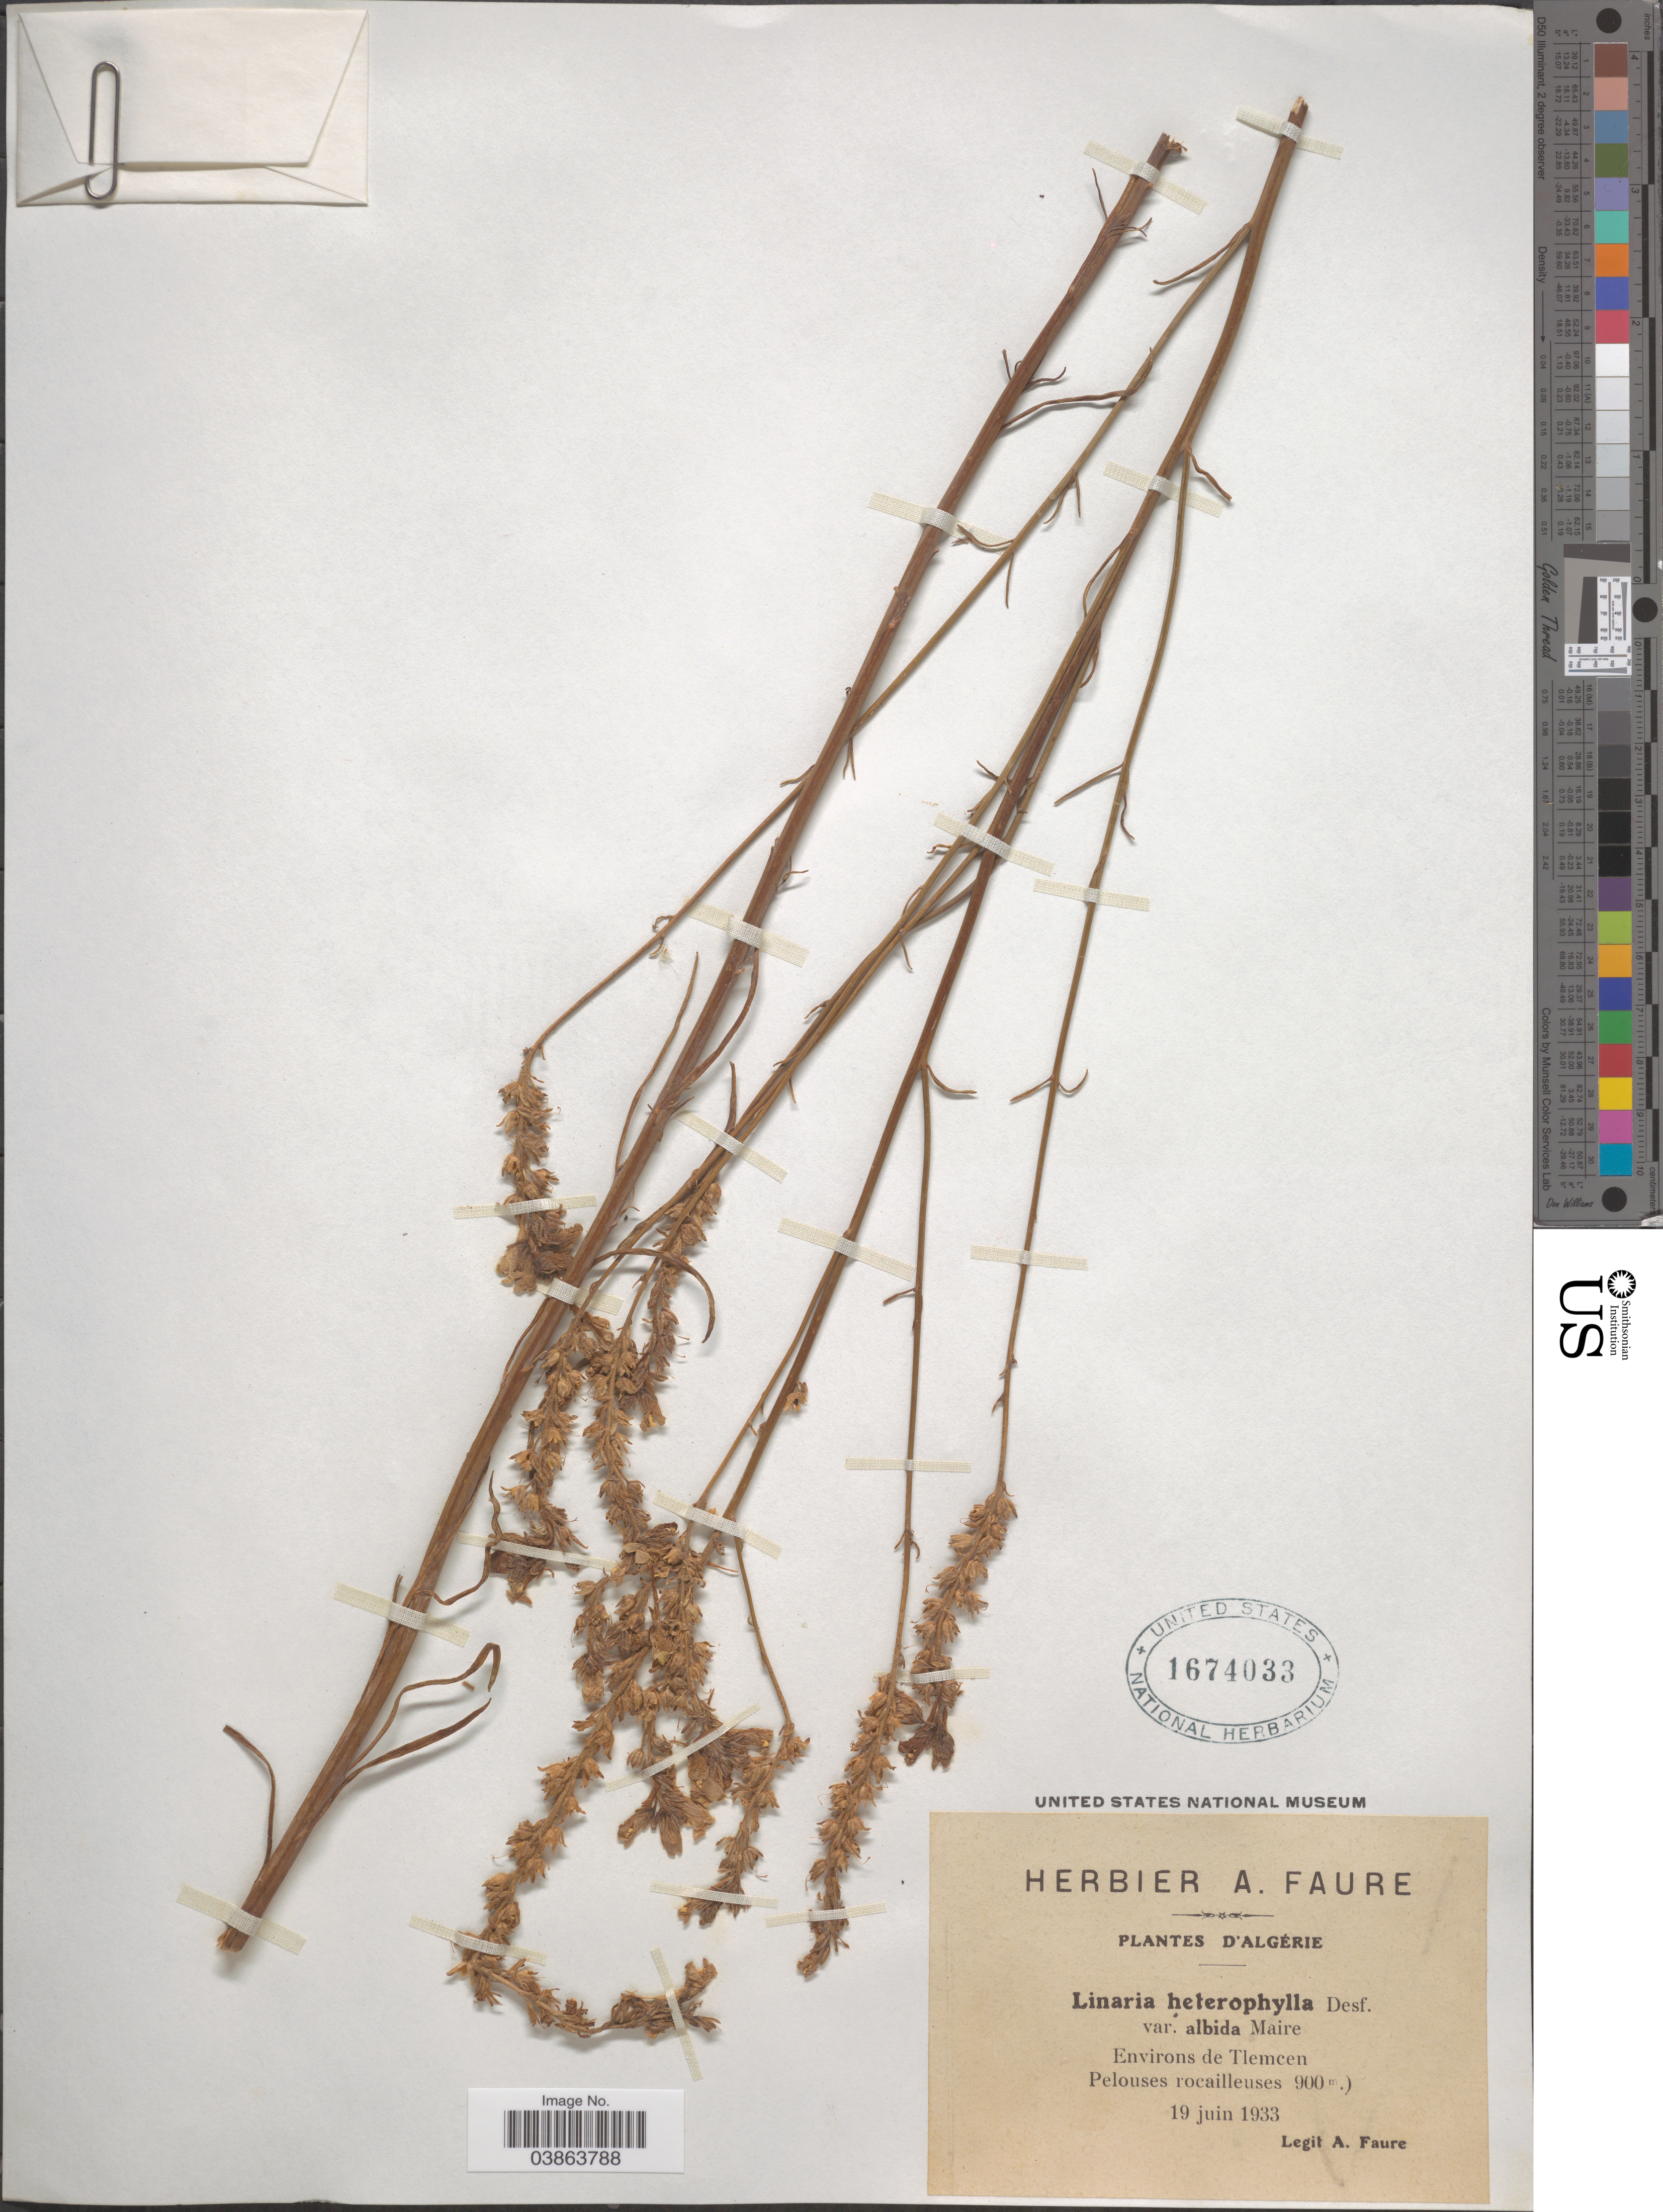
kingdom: Plantae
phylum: Tracheophyta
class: Magnoliopsida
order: Lamiales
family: Plantaginaceae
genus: Linaria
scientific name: Linaria heterophylla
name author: Desf.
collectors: A. Faure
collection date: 1933-06-19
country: Algeria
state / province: Tlemcen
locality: Environs de Tlemcen.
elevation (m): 900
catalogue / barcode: US 1674033